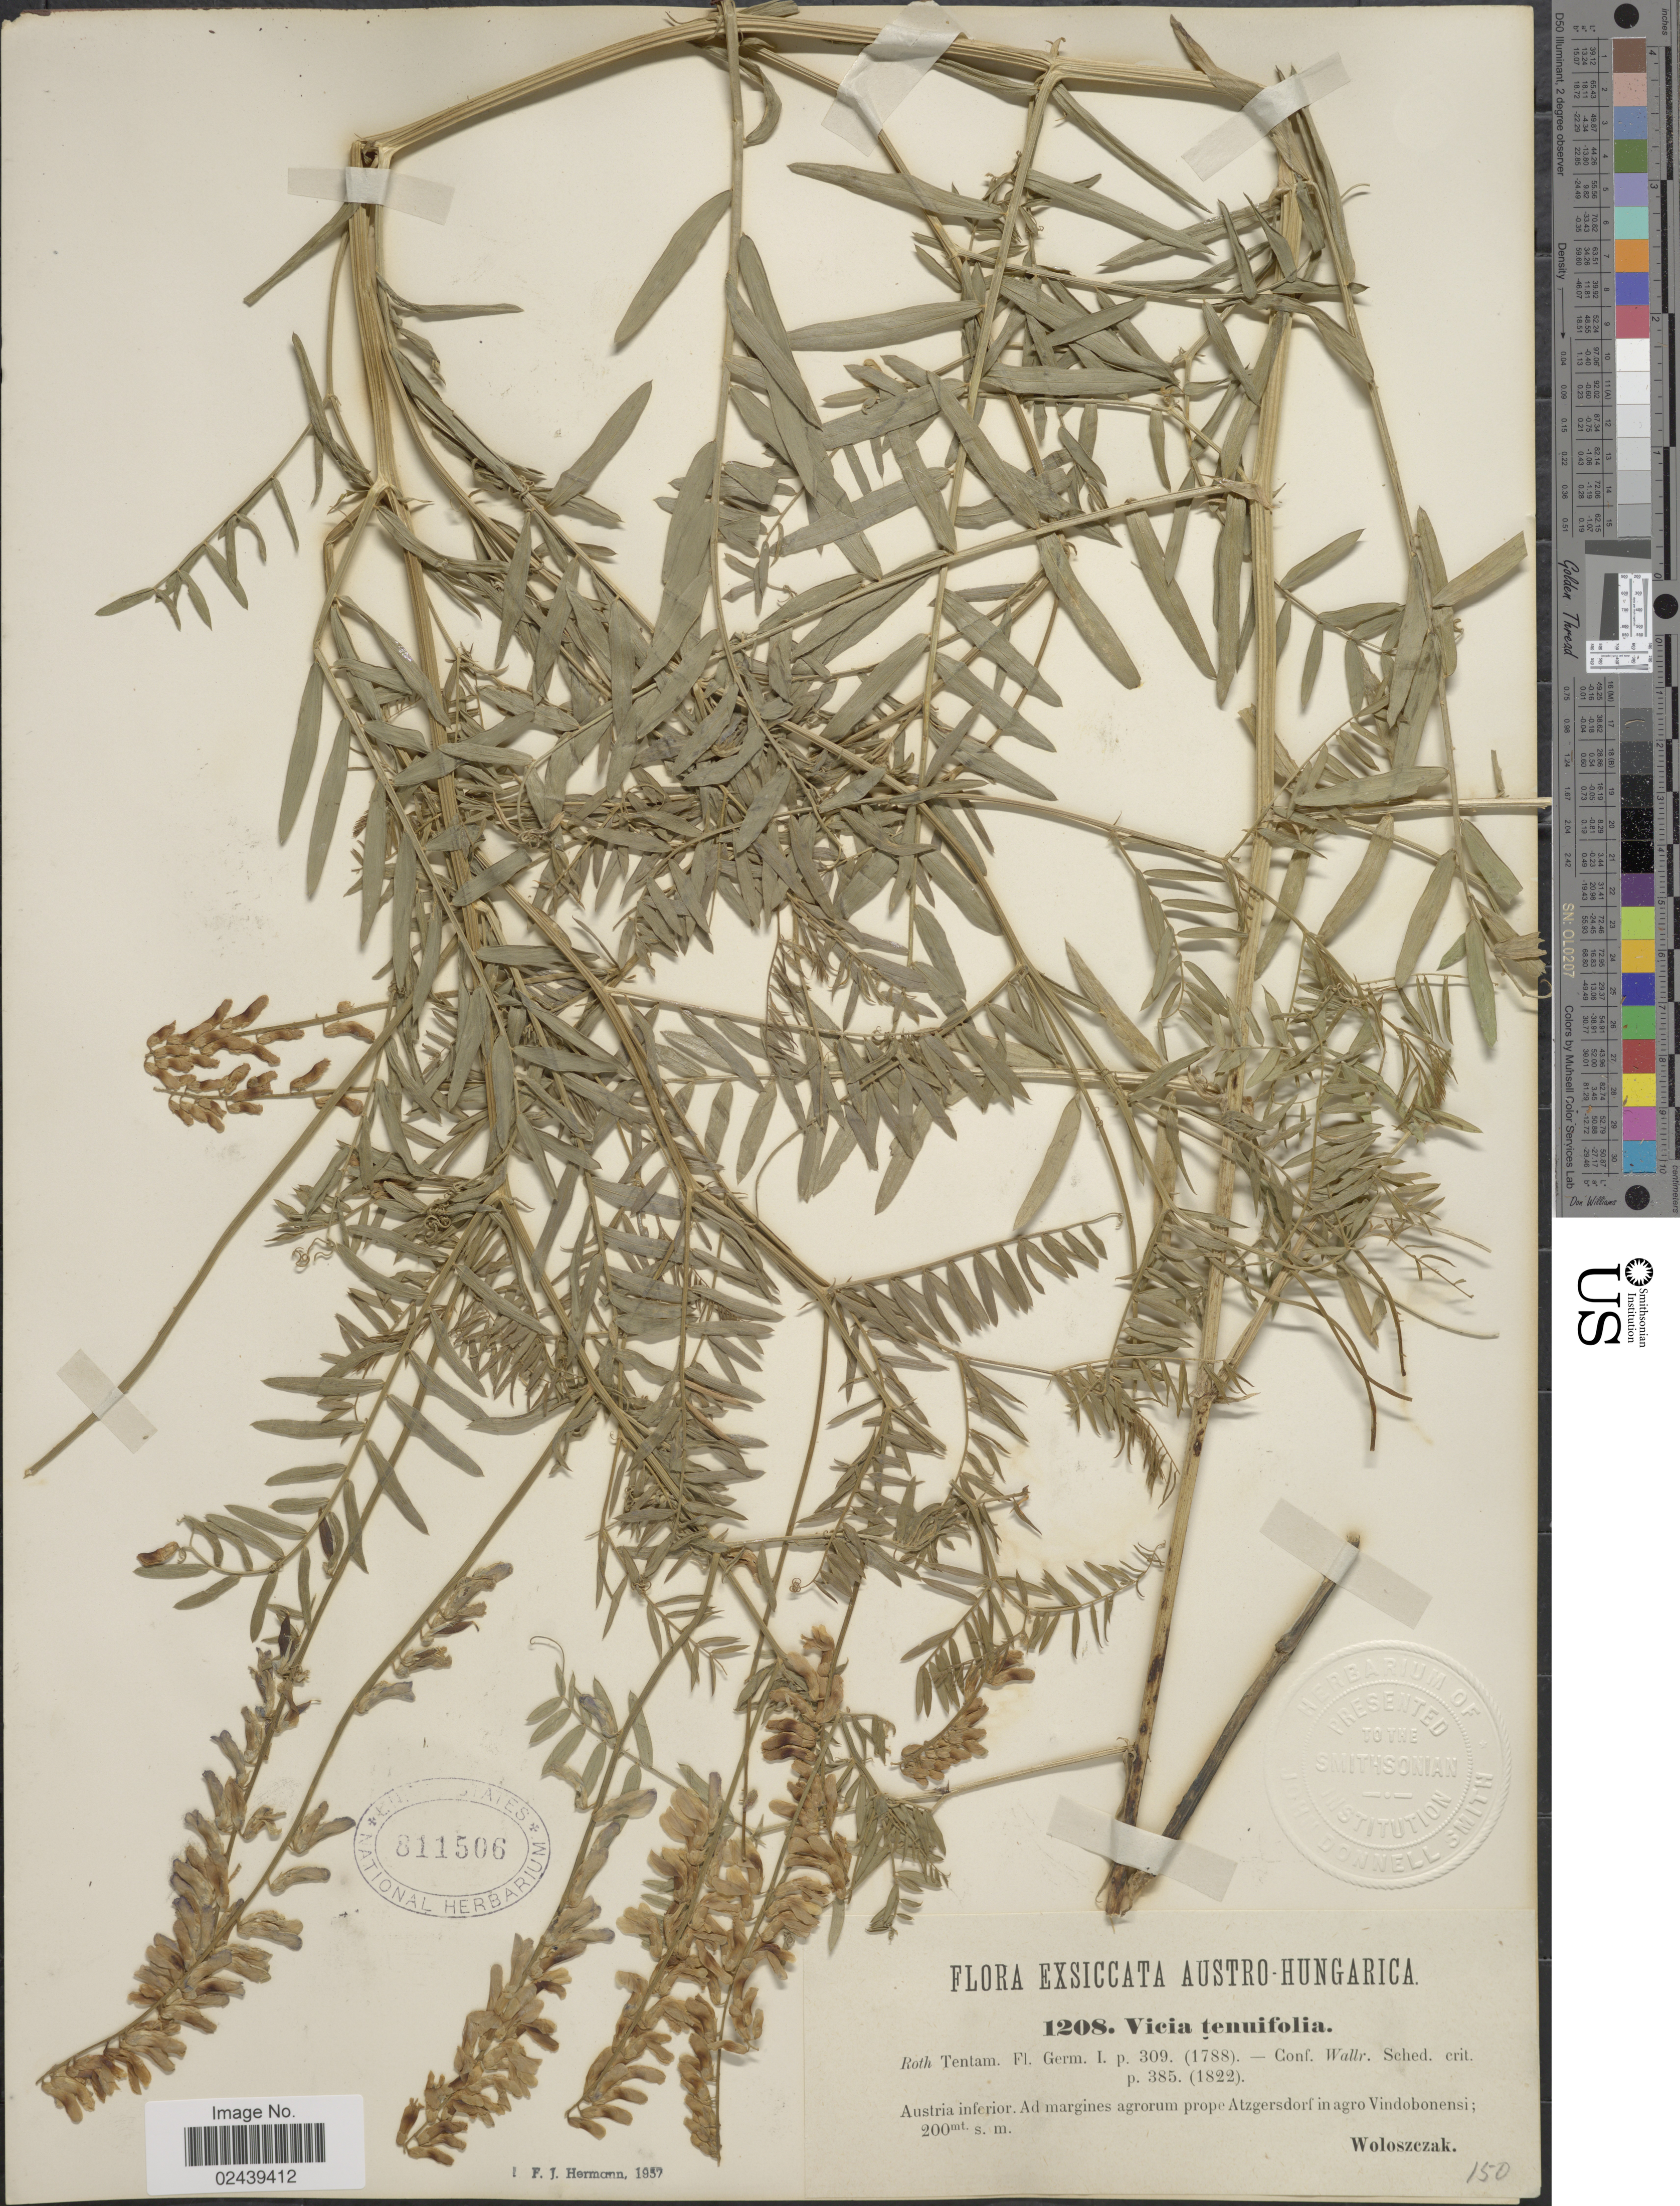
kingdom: Plantae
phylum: Tracheophyta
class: Magnoliopsida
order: Fabales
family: Fabaceae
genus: Vicia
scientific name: Vicia tenuifolia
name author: Ten.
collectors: Woloszczak, E.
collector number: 1208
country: Austria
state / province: Wien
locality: Austro-Hungarica. Austria inferior. Ad margines agrorum prope Atzgersdorf in agro Vindobonensi.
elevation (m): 200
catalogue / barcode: US 811506